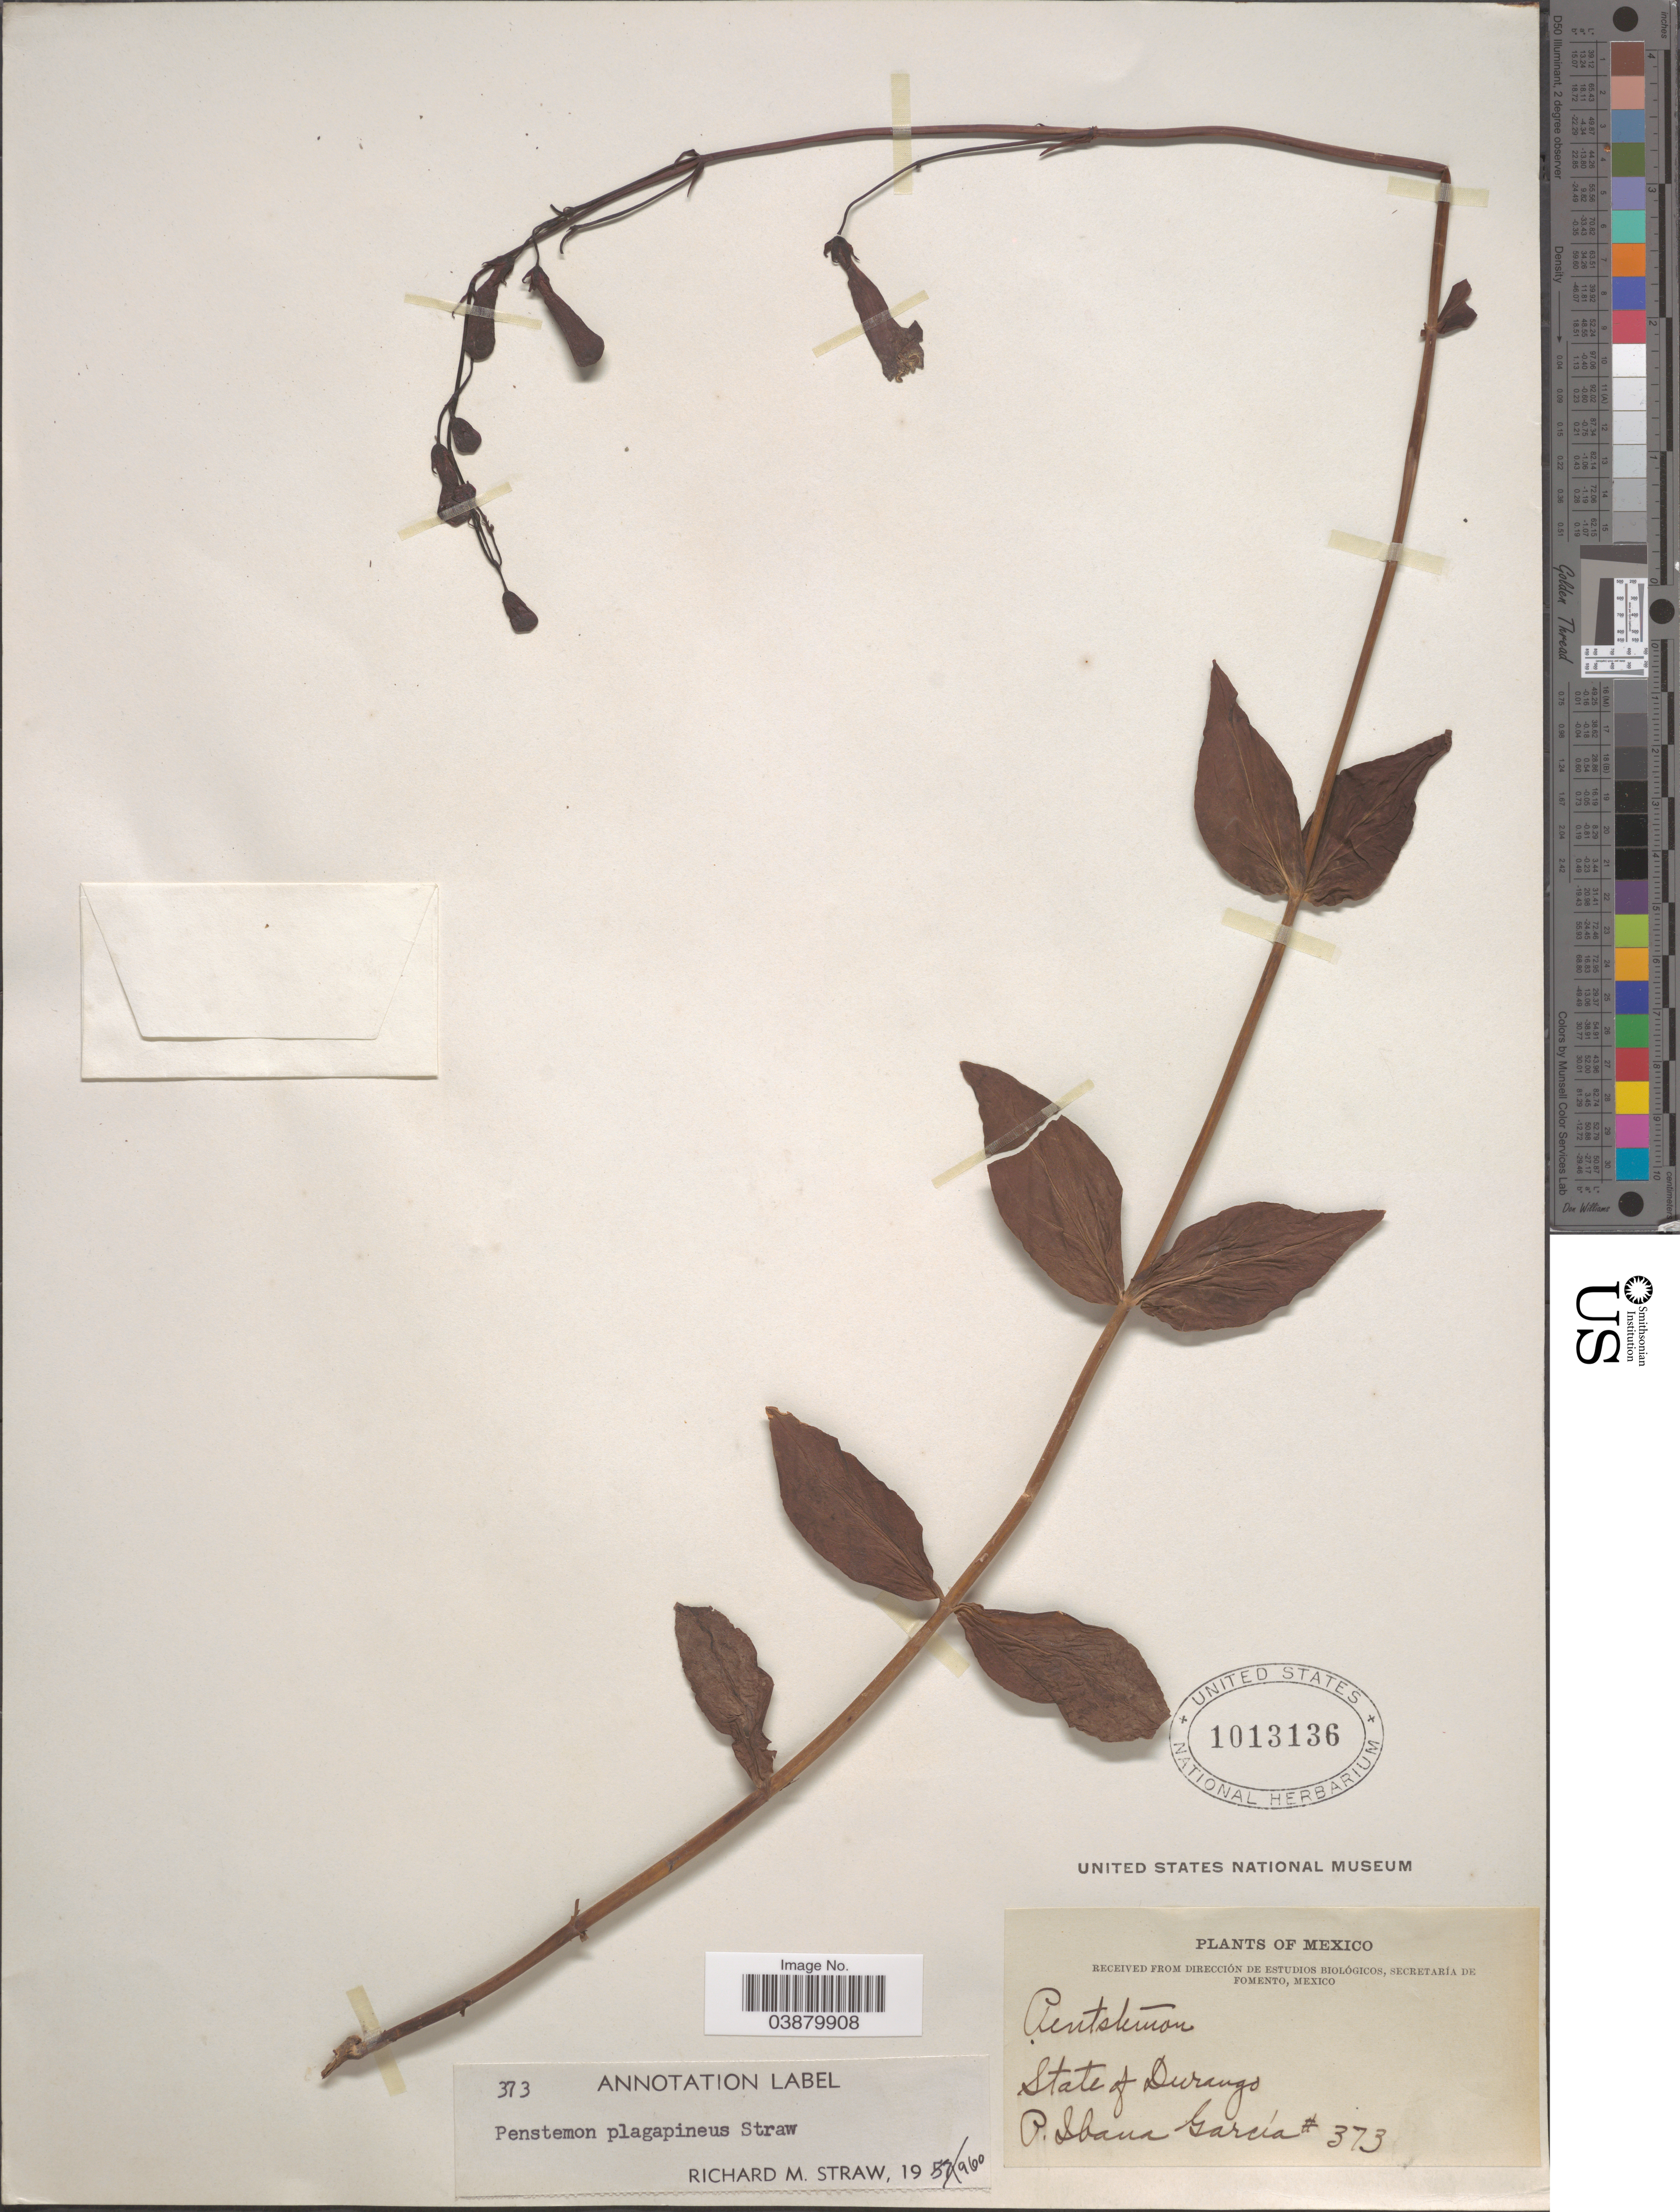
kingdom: Plantae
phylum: Tracheophyta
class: Magnoliopsida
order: Lamiales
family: Plantaginaceae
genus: Penstemon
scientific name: Penstemon plagapineus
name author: Straw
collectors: P. I. Garcia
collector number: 373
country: Mexico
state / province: Durango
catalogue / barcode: US 1013136